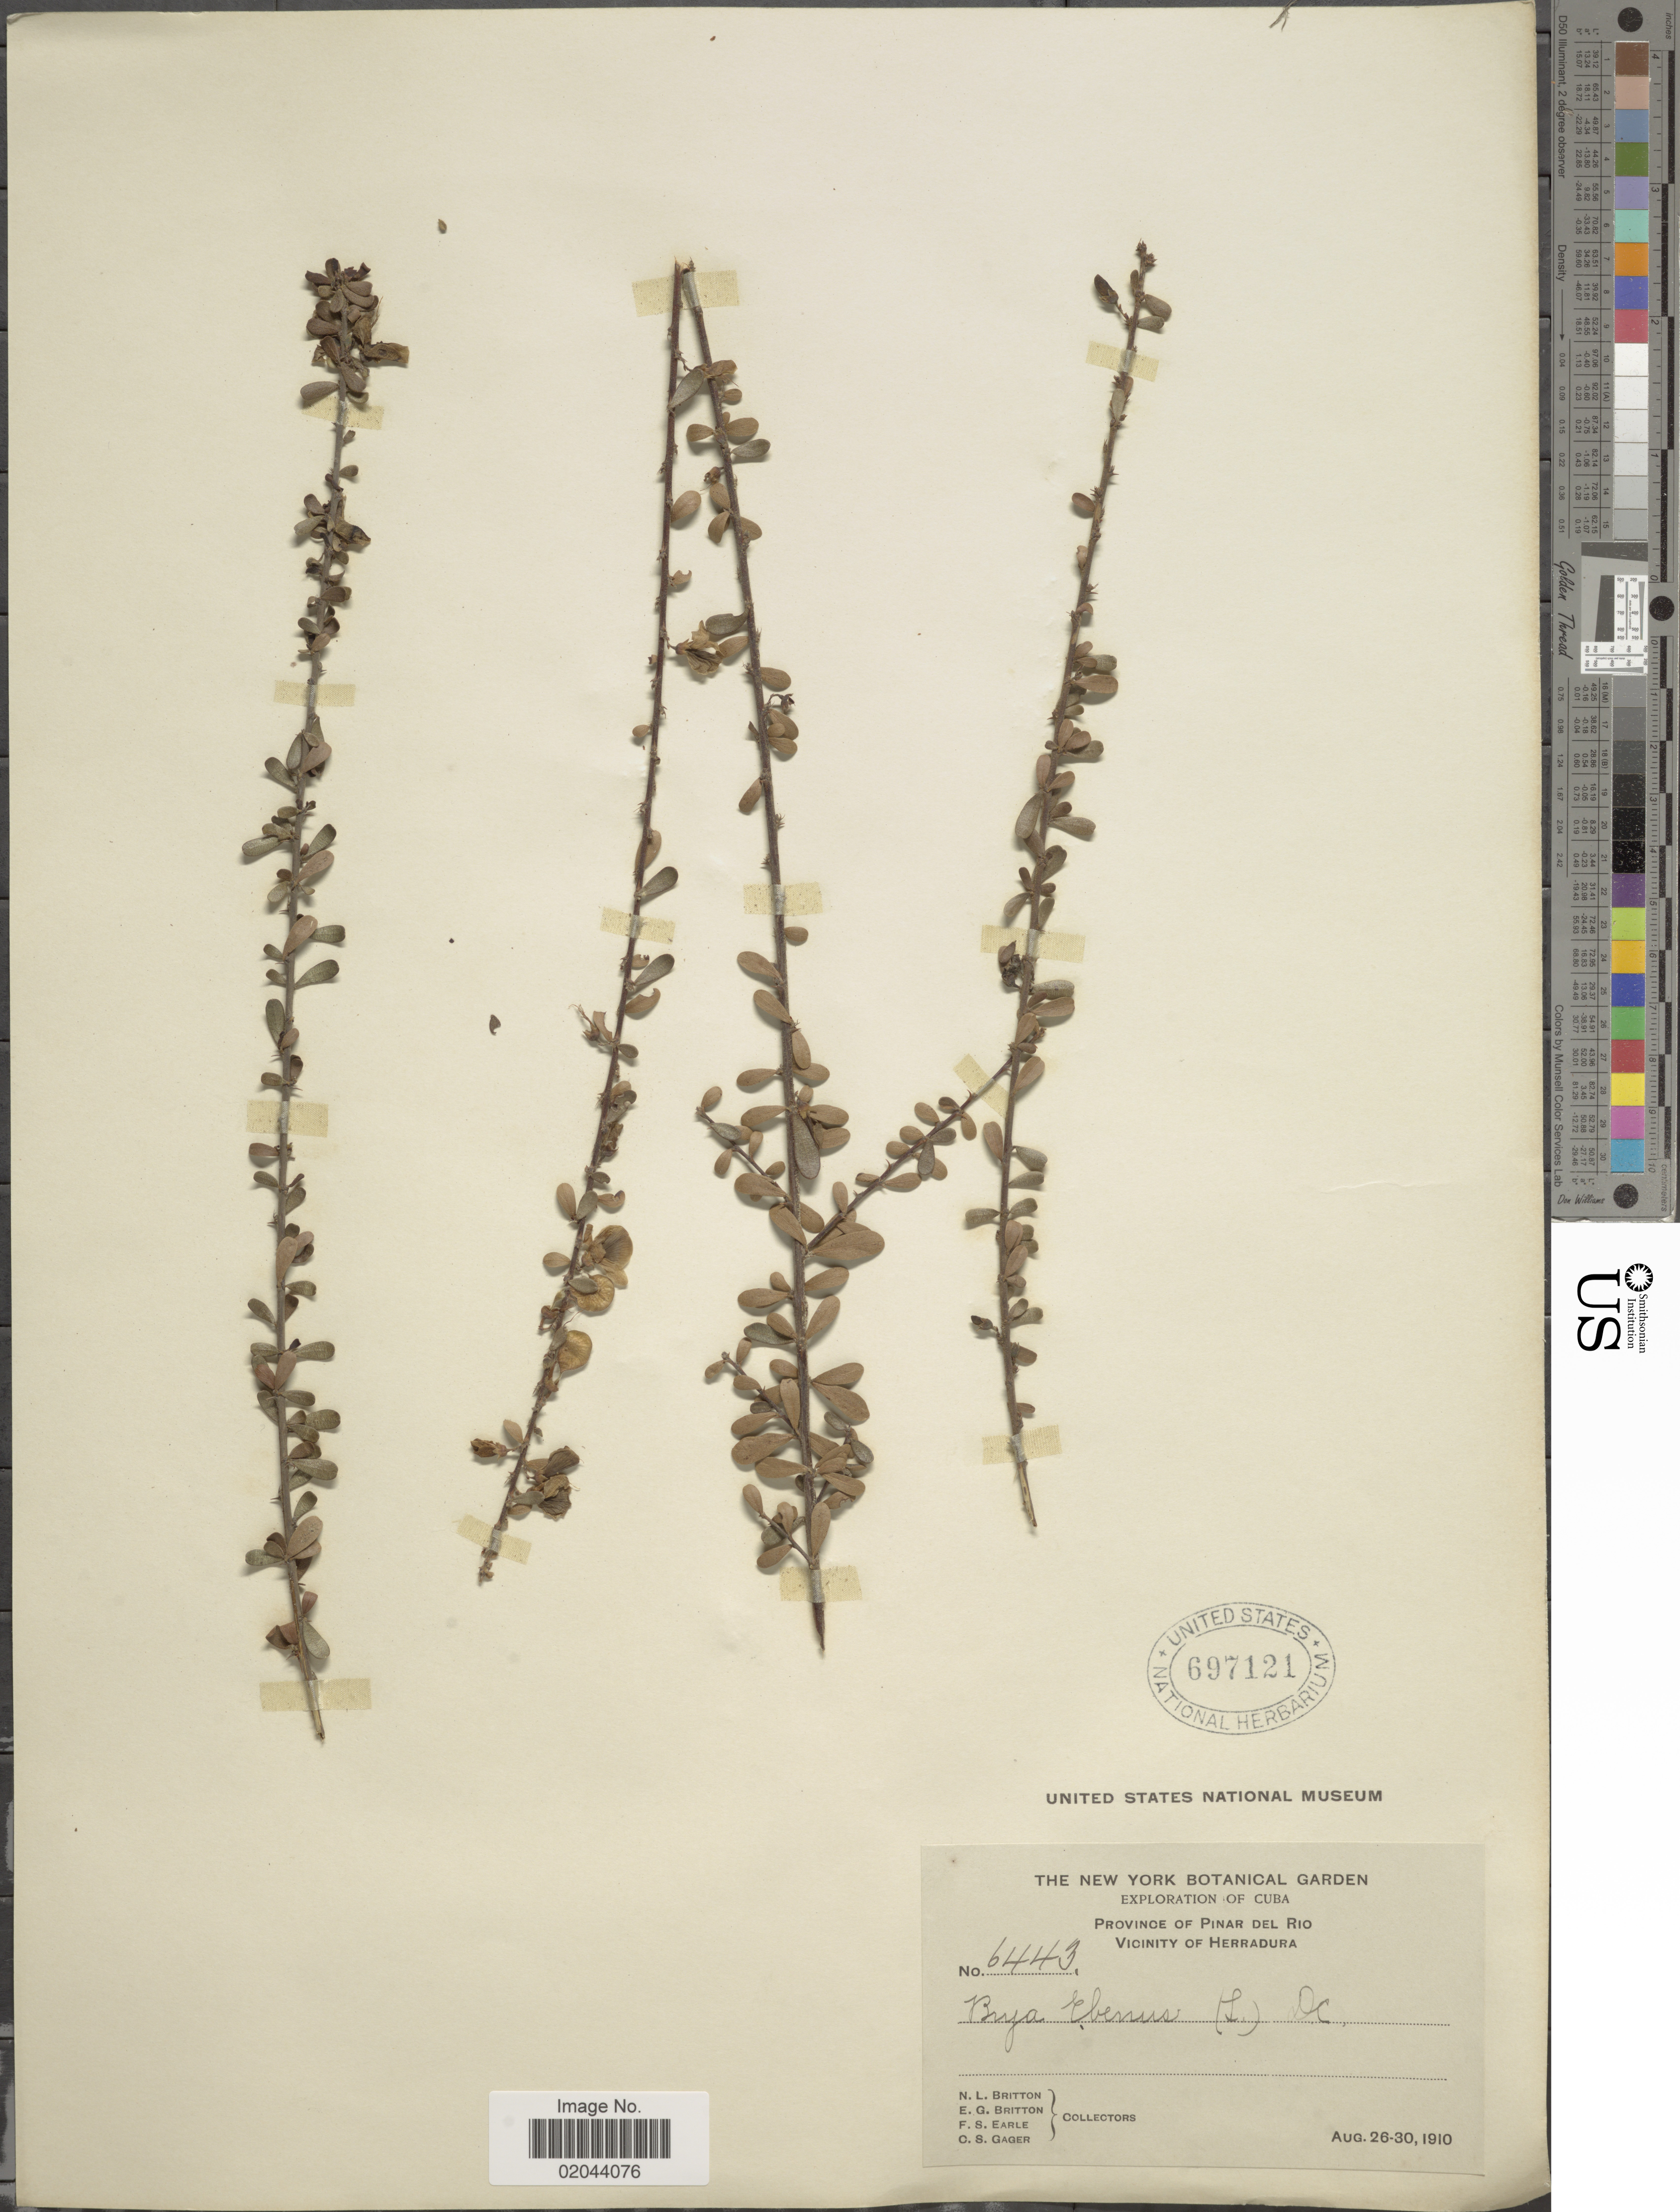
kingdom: Plantae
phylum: Tracheophyta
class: Magnoliopsida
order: Fabales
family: Fabaceae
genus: Brya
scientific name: Brya ebenus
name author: (L.) DC.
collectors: N. Britton, E. G. Britton, F. S. Earle & C. Gager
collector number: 6443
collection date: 1910-08-26/1910-08-30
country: Cuba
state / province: Pinar del Río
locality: Vicinity of Herradura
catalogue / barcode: US 697121